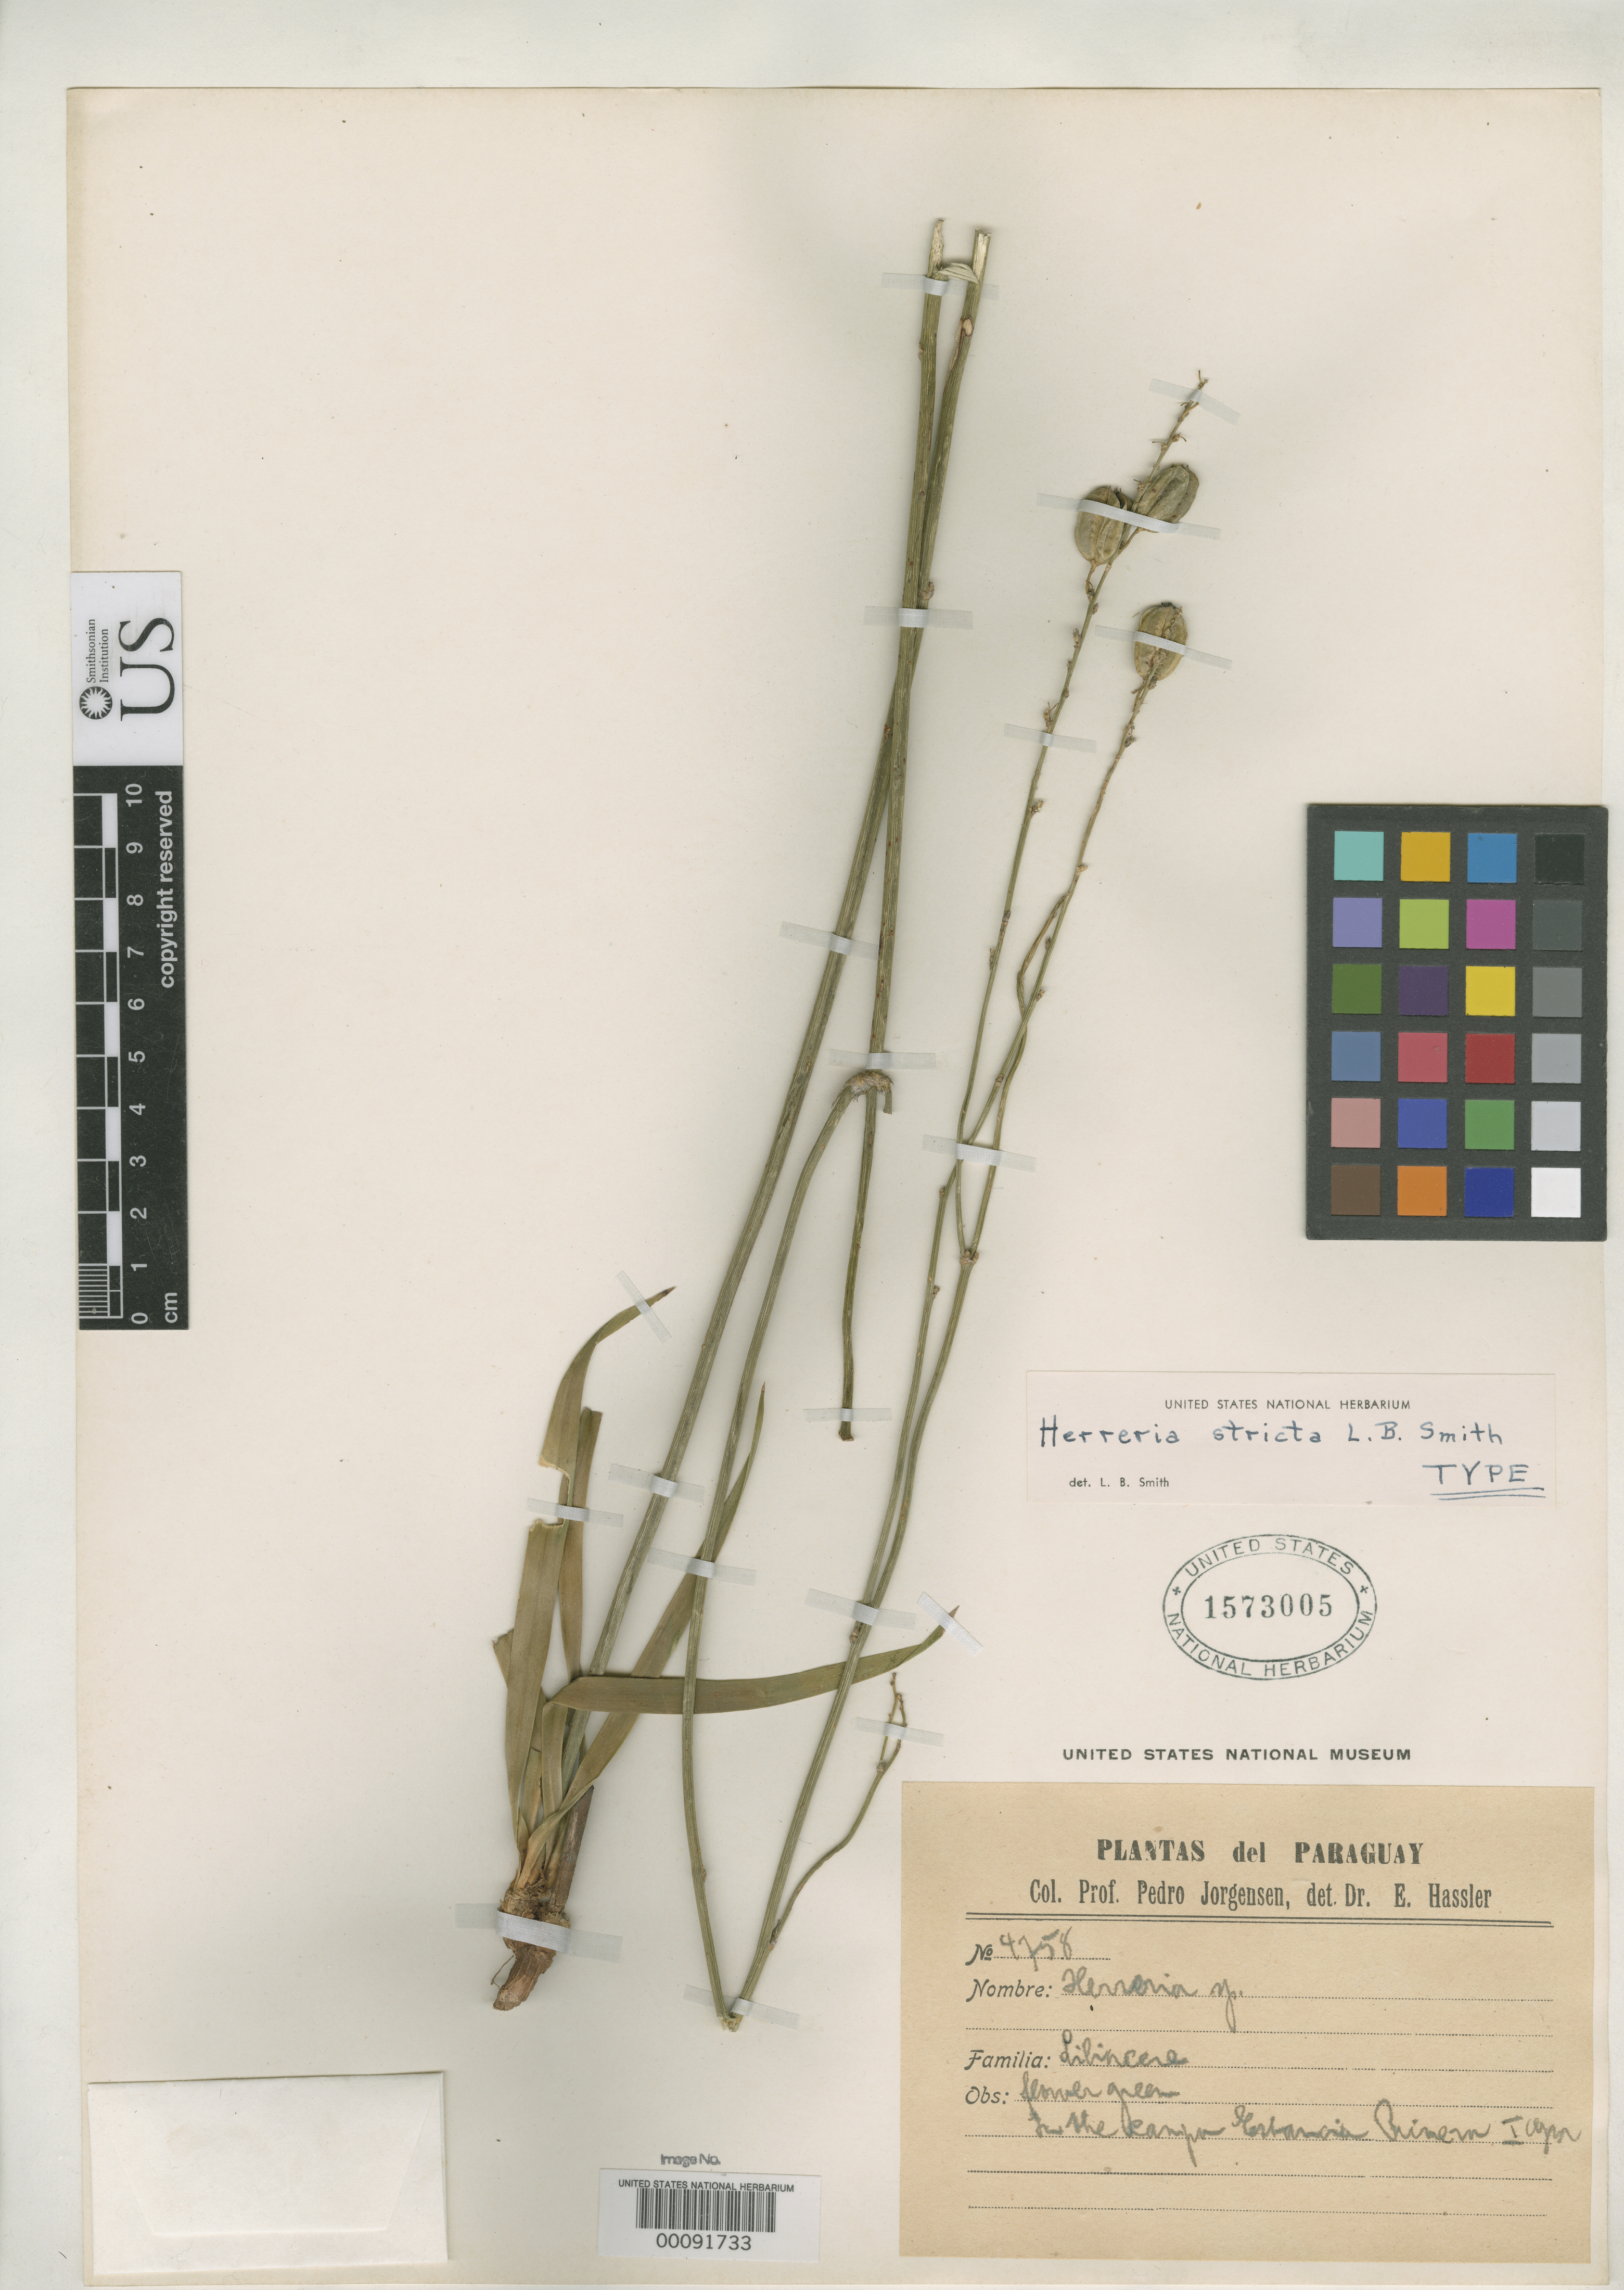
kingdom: Plantae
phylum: Tracheophyta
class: Liliopsida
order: Asparagales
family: Asparagaceae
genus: Herreria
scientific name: Herreria stricta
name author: L.B. Sm.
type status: Holotype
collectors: P. Jorgensen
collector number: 4758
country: Paraguay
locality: Apa, estancia primera.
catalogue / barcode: US 1573005